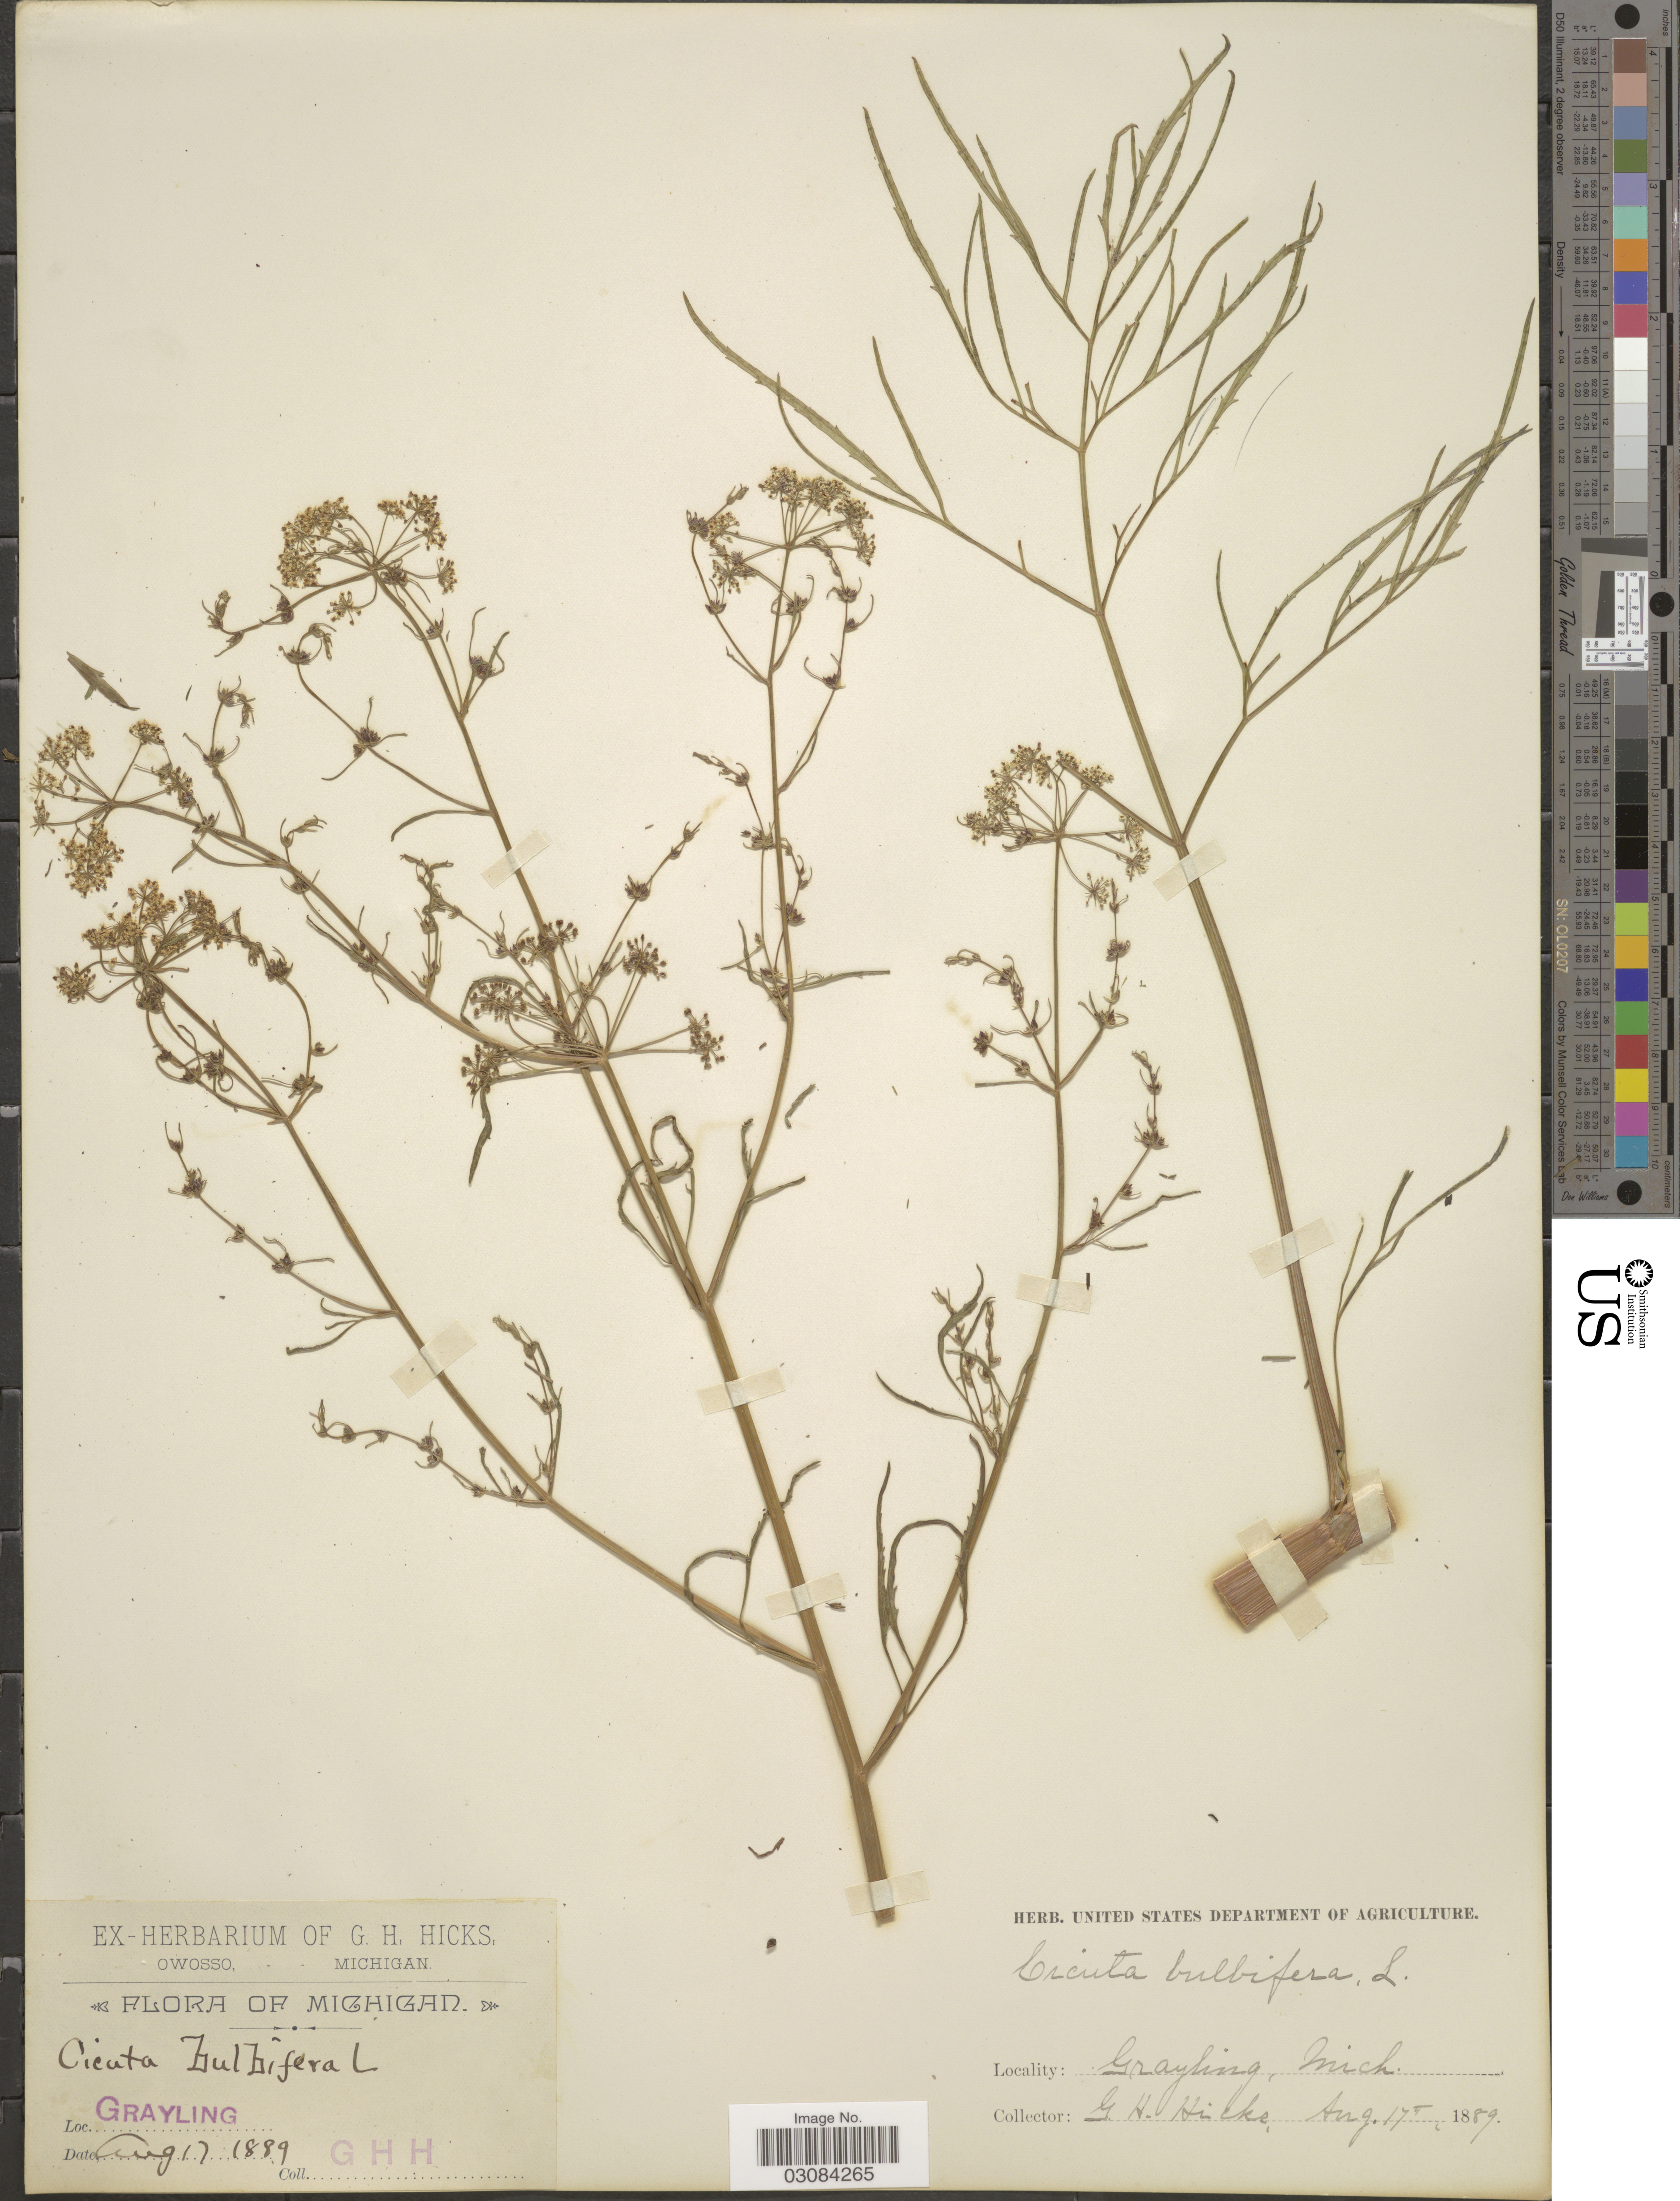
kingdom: Plantae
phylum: Tracheophyta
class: Magnoliopsida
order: Apiales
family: Apiaceae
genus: Cicuta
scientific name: Cicuta bulbifera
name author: L.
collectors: G. Hicks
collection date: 1889-08-17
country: United States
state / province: Michigan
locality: Garyling, Mich.